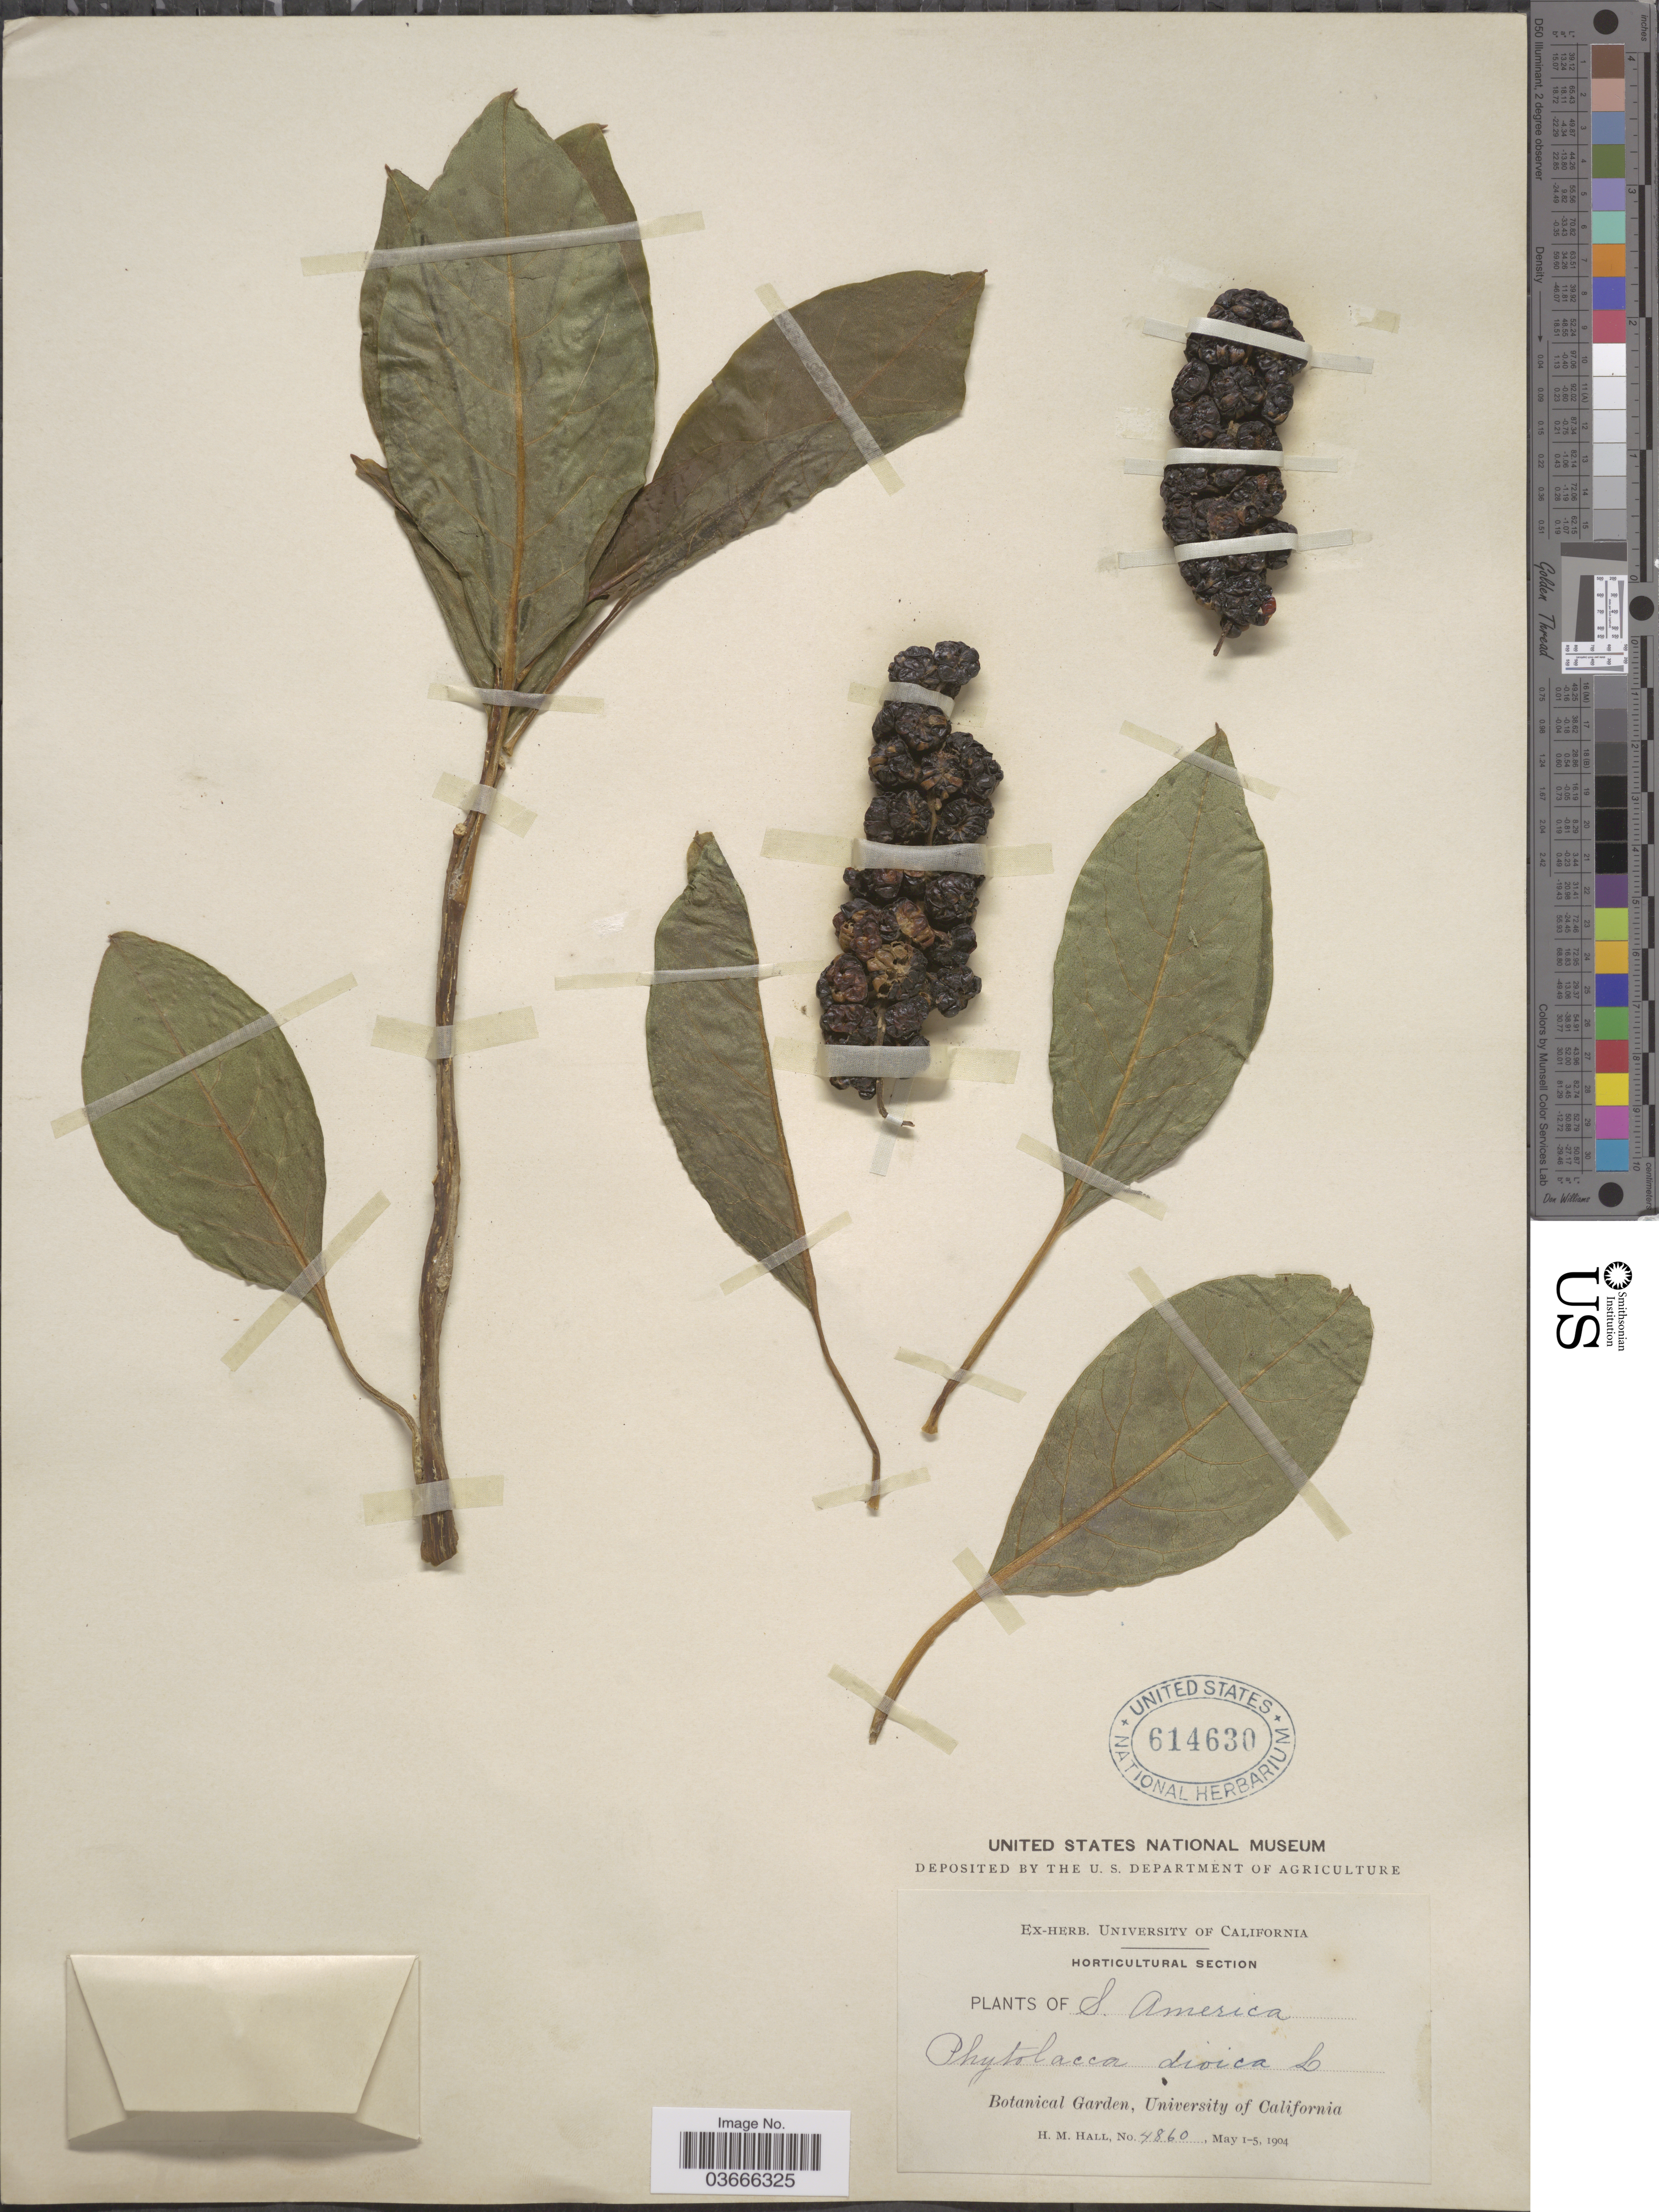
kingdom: Plantae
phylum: Tracheophyta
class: Magnoliopsida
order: Caryophyllales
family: Phytolaccaceae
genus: Phytolacca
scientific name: Phytolacca dioica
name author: L.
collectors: H. M. Hall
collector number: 4860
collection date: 1904-05-01/1904-05-05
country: United States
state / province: California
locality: S. America. Botanical Garden, University of California.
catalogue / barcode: US 614630